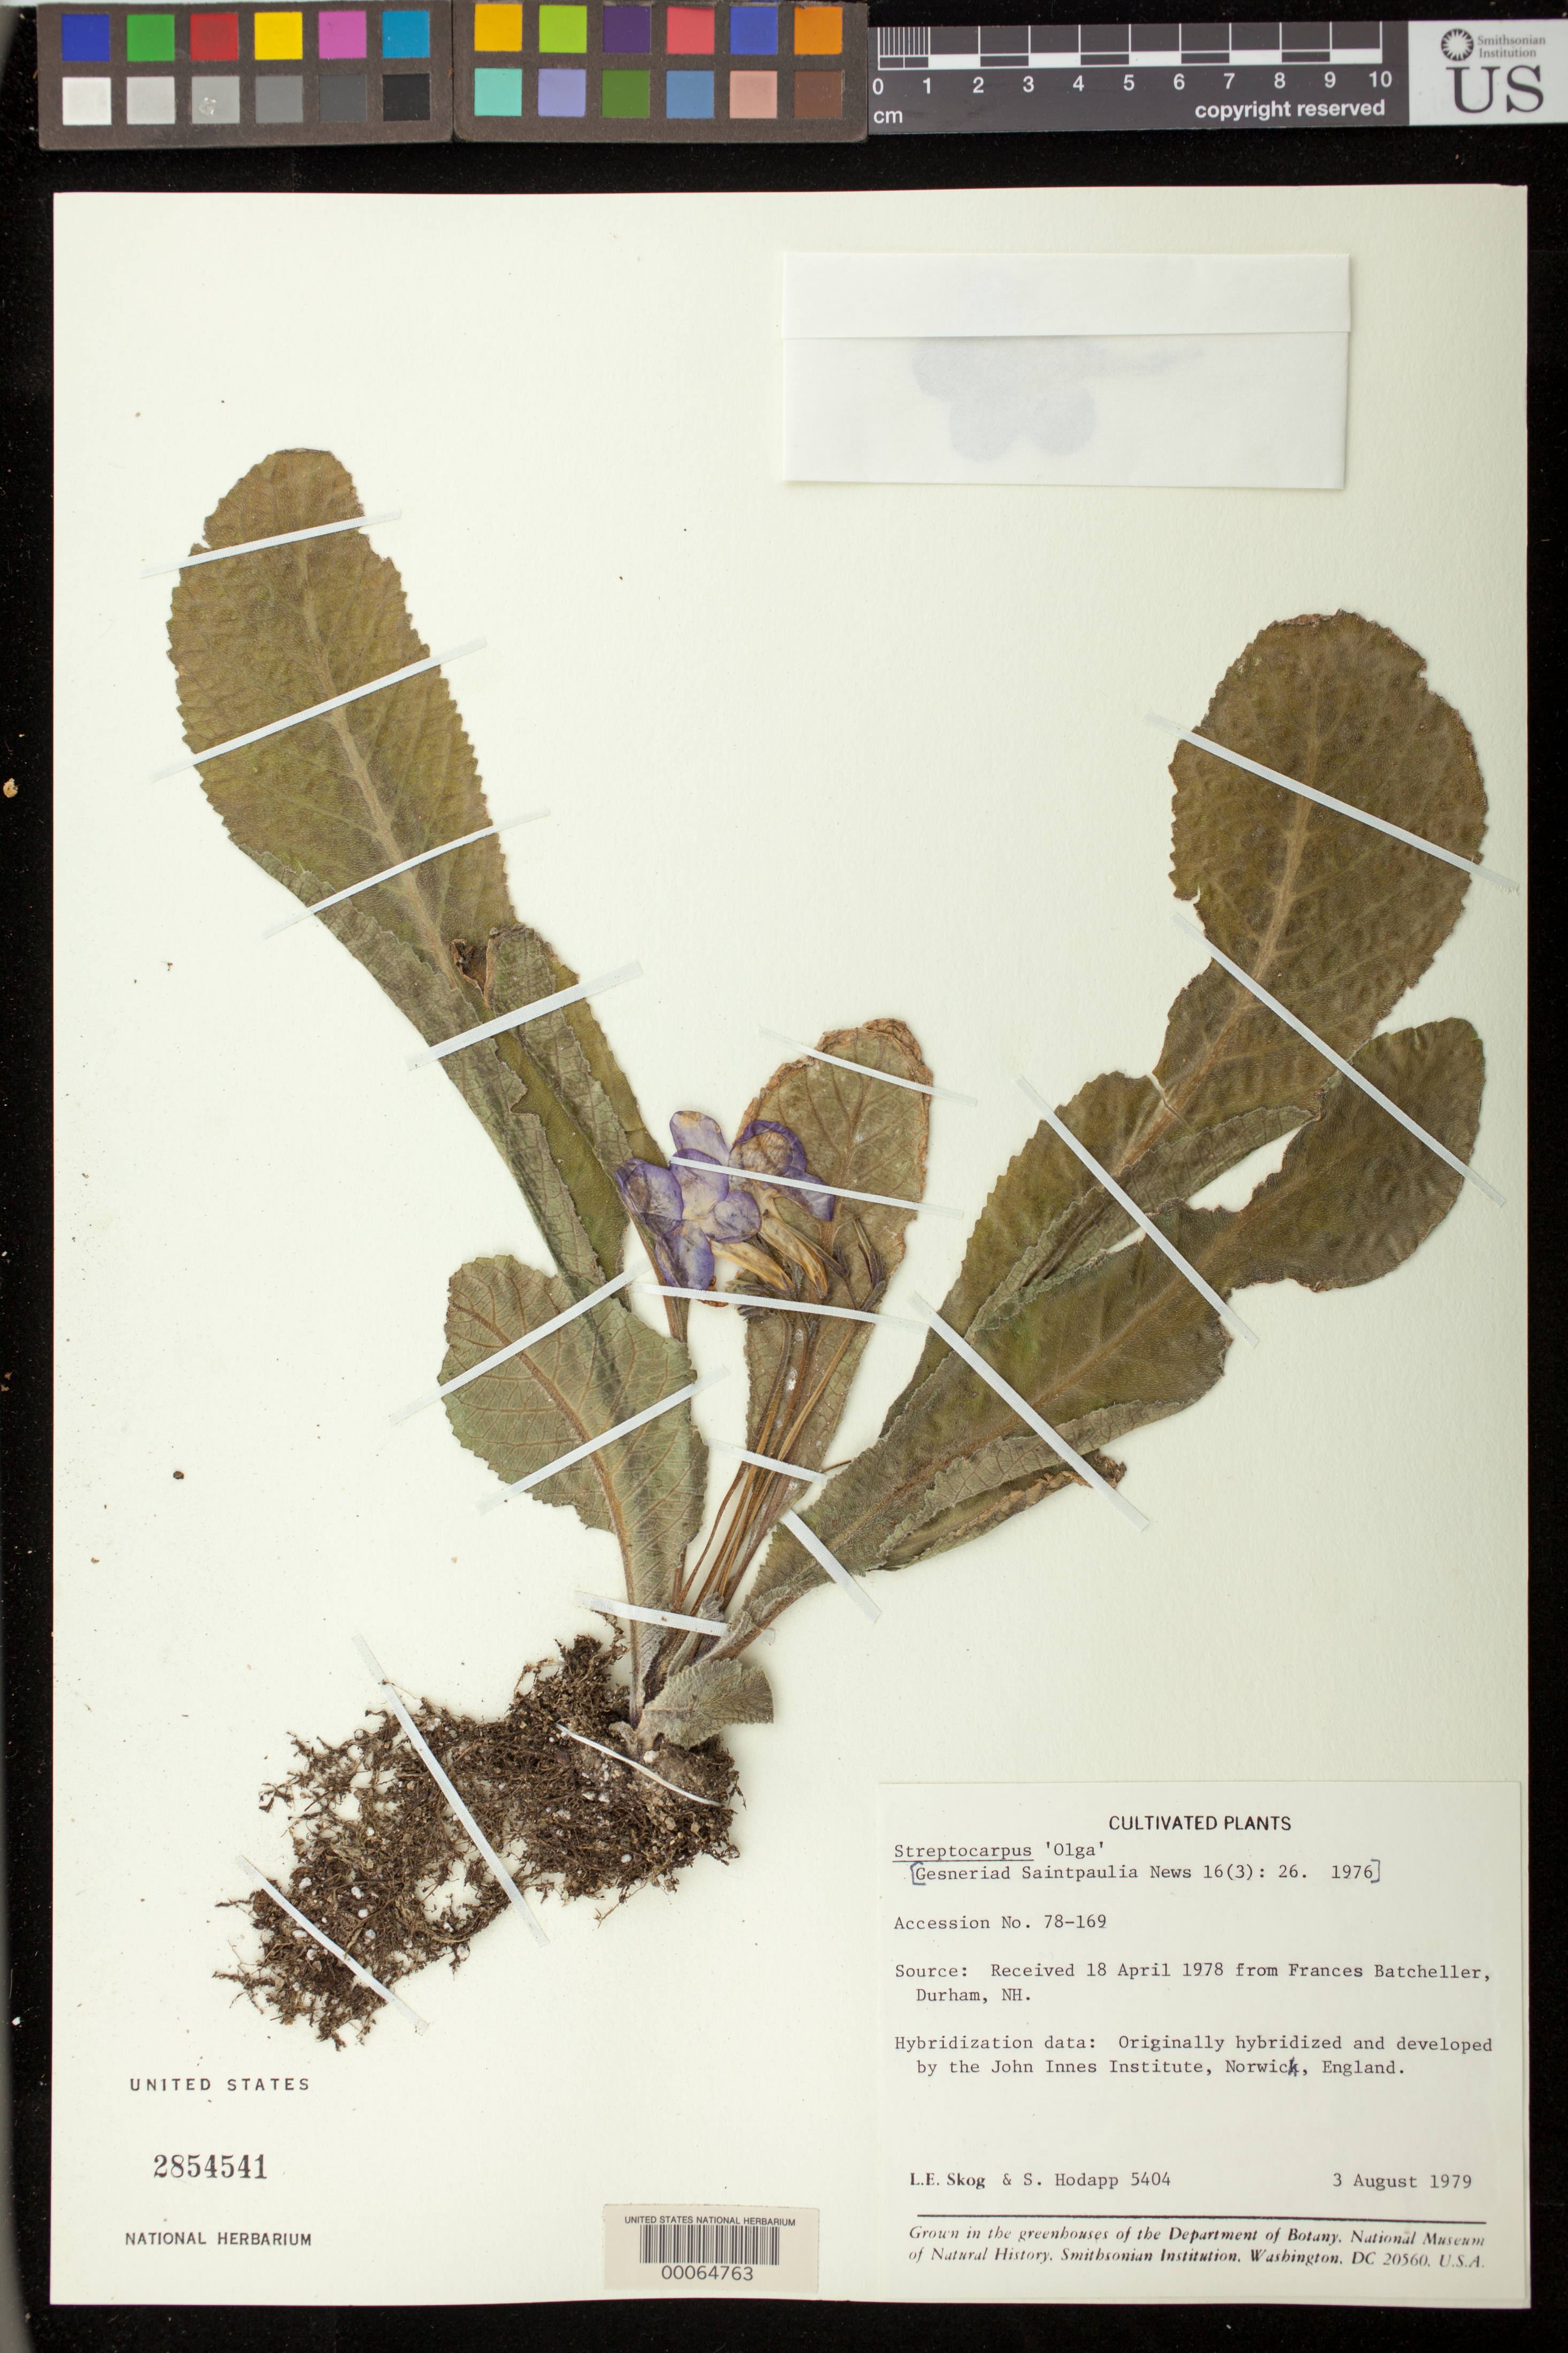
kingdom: Plantae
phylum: Tracheophyta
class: Magnoliopsida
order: Lamiales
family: Gesneriaceae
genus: Streptocarpus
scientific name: Streptocarpus 'Olga'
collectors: L. E. Skog & S. Hodapp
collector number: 5404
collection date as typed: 03 Aug 1979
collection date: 1979-08-03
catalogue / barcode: US 2854541